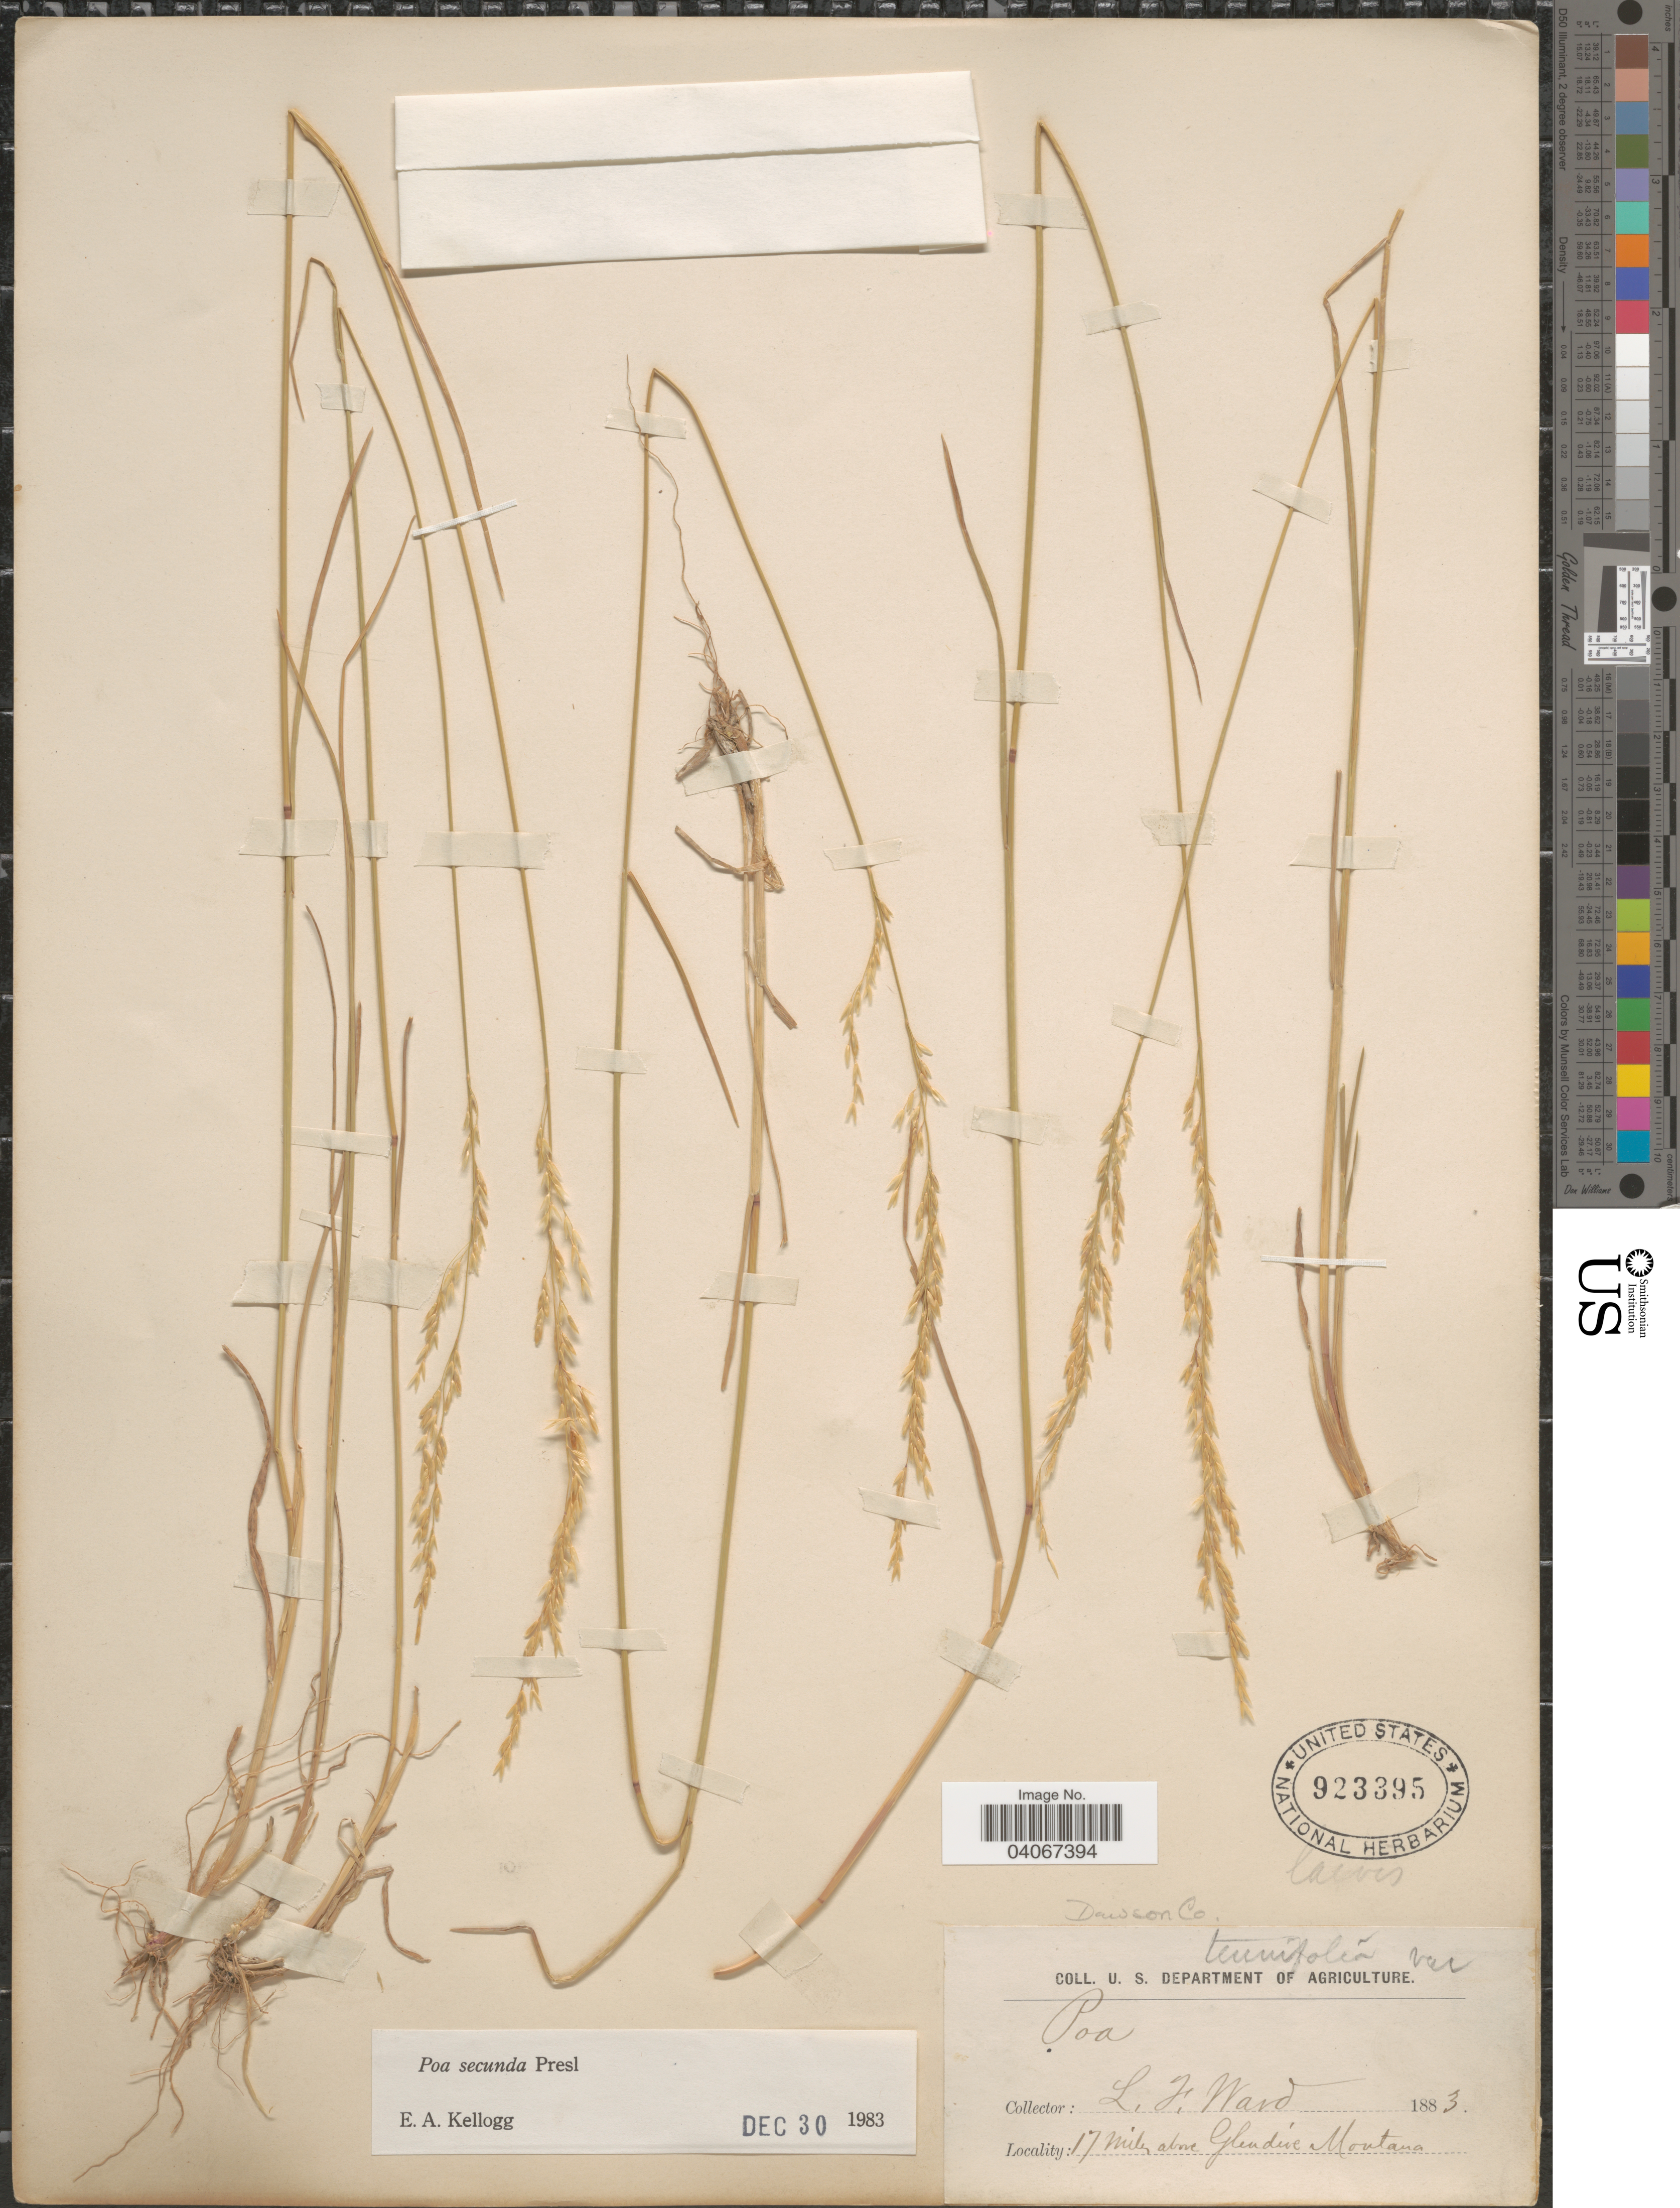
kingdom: Plantae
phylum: Tracheophyta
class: Liliopsida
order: Poales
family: Poaceae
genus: Poa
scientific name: Poa secunda subsp. secunda var. secunda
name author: J. Presl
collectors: L. Ward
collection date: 1883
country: United States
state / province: Montana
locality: Dawson Co. 17 Miles above Glendive.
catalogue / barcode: US 923395